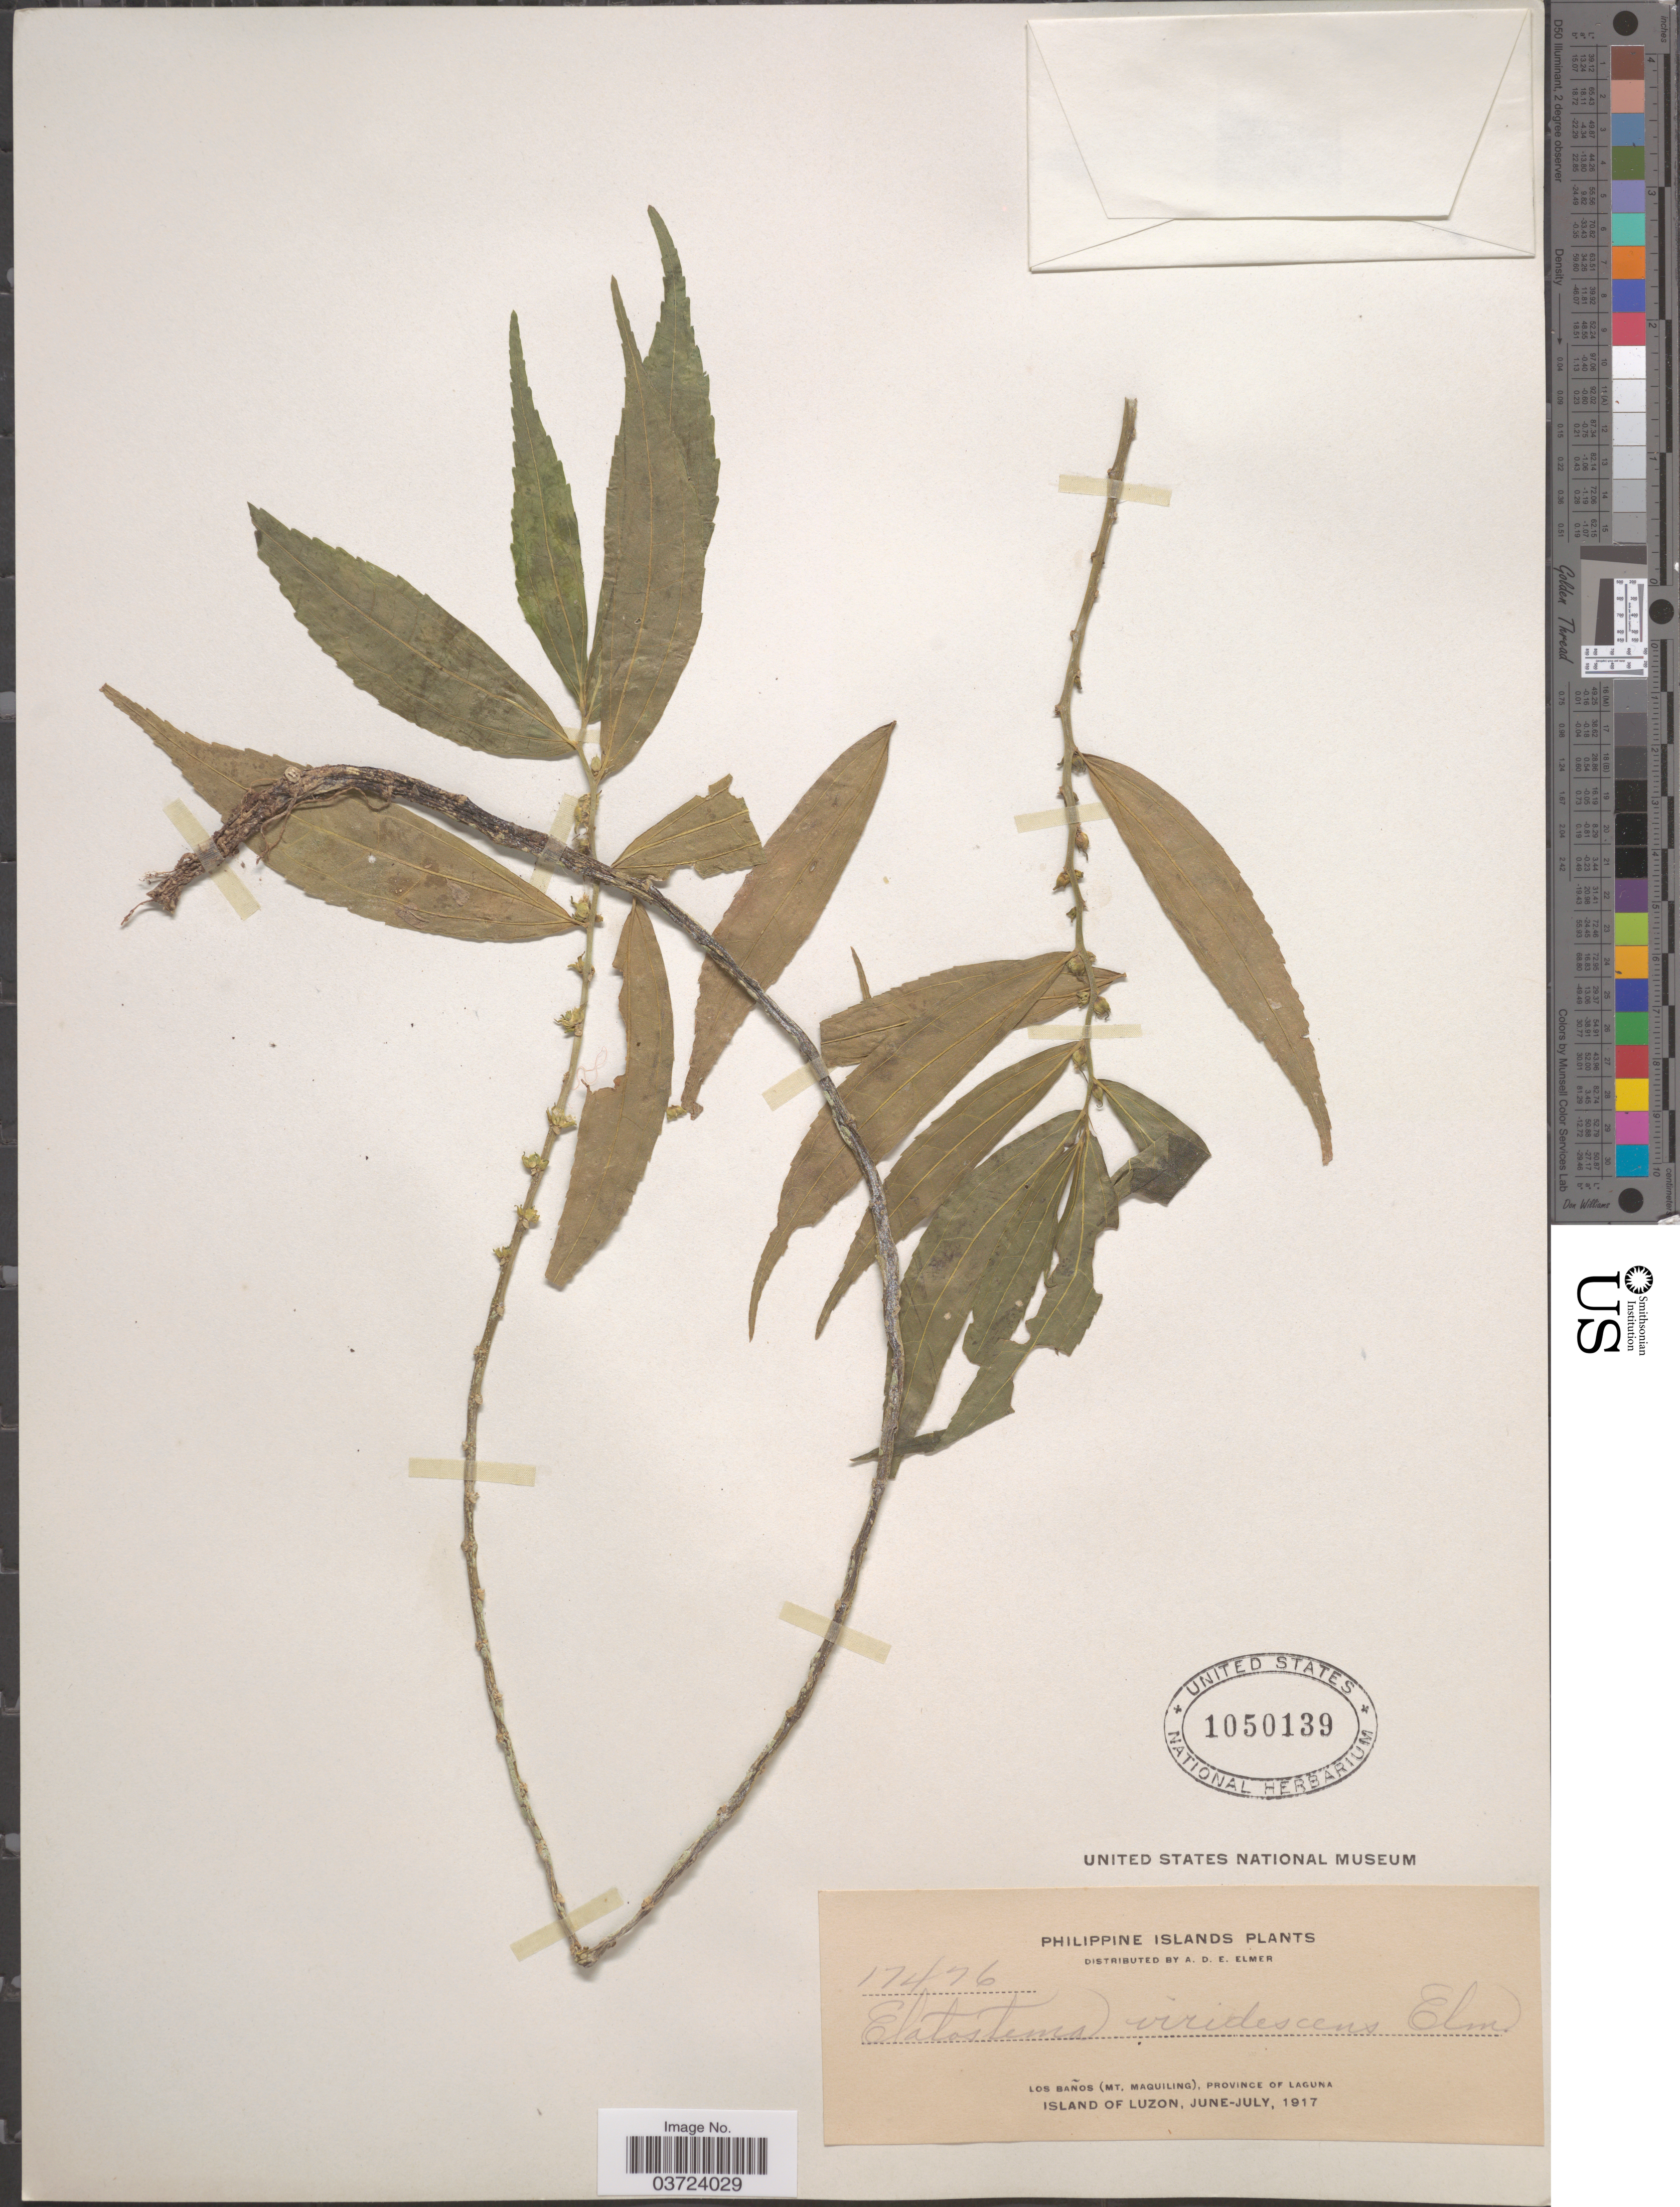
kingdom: Plantae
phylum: Tracheophyta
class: Magnoliopsida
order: Rosales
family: Urticaceae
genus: Elatostema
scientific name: Elatostema viridescens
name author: Elmer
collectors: A. D. E. Elmer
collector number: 17476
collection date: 1917-06/1917-07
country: Philippines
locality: Philippine Islands. Los Baños (Mt. Maquiling), Province of Laguna. Island of Luzon.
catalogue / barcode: US 1050139